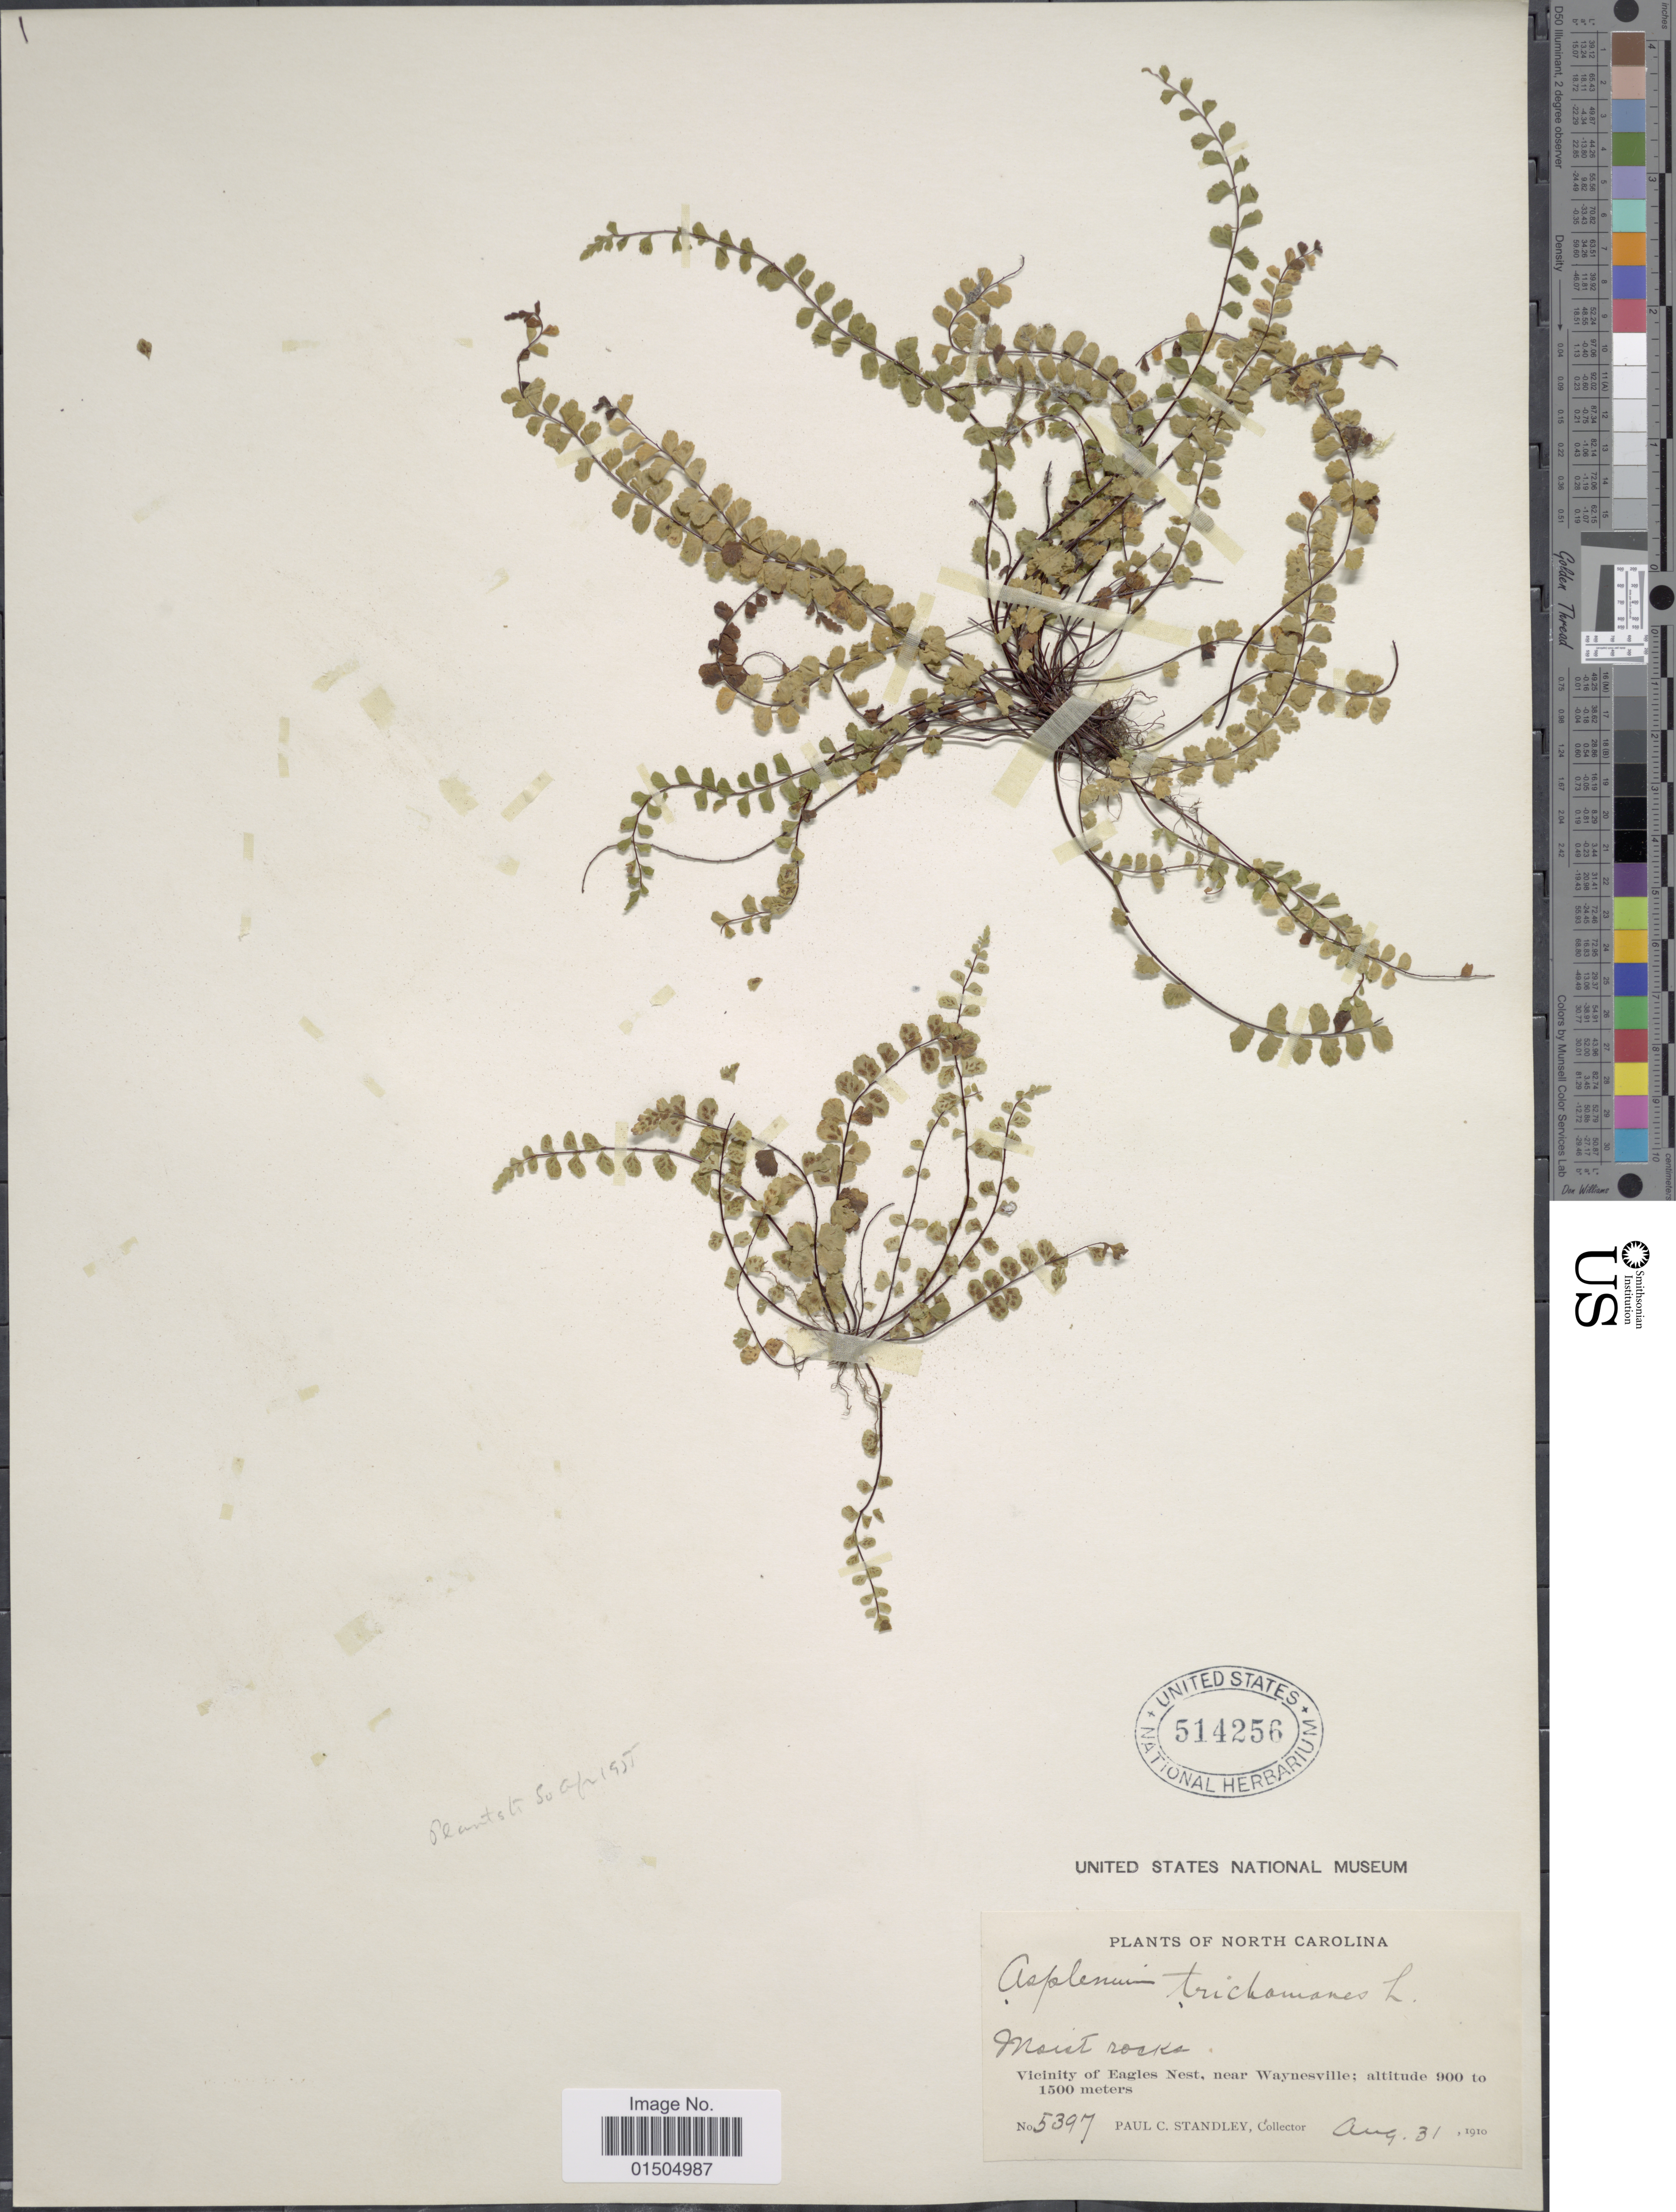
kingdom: Plantae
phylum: Tracheophyta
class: Polypodiopsida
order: Polypodiales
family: Aspleniaceae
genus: Asplenium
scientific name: Asplenium trichomanes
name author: L.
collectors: P. C. Standley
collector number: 5397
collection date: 1910-08-31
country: United States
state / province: North Carolina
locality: Vicinity of Eagles Nest, near Waynesville.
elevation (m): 900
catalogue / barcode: US 514256